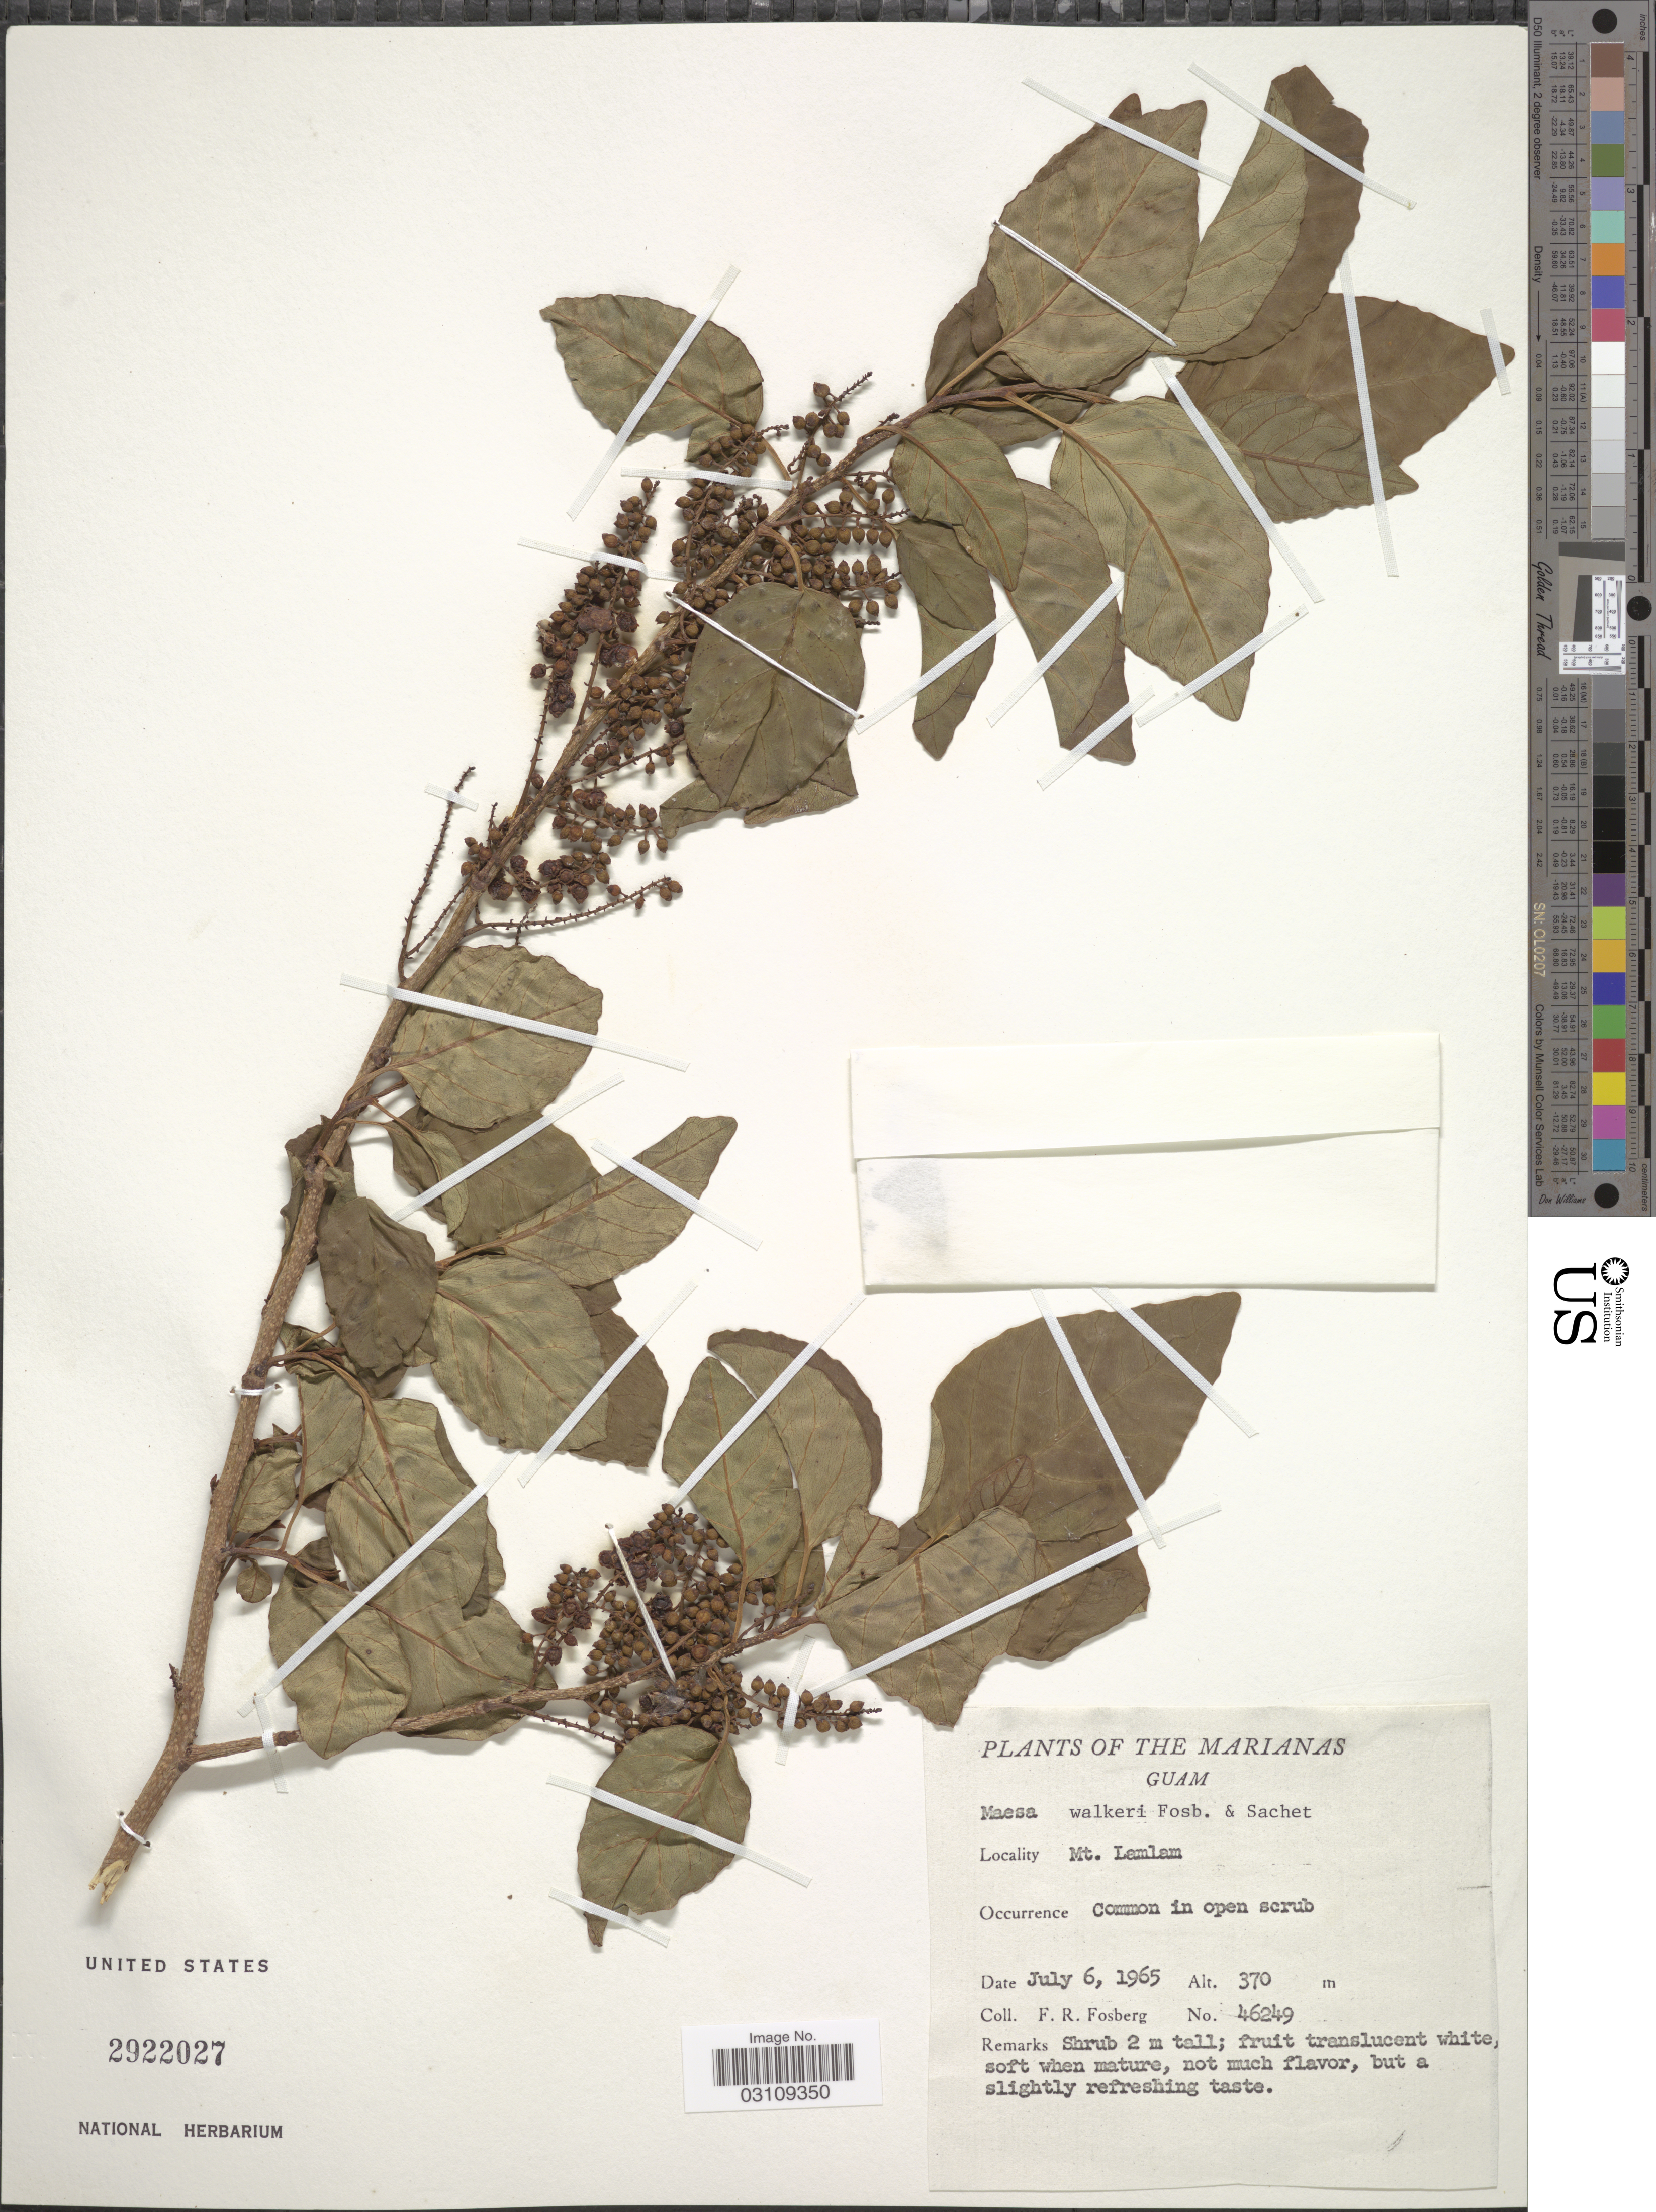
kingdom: Plantae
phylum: Tracheophyta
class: Magnoliopsida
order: Ericales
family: Primulaceae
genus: Maesa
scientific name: Maesa walkeri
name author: Fosberg & Sachet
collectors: F. R. Fosberg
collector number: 46249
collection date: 1965-07-06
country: Guam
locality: Marianas. Mt. Lamlam.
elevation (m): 370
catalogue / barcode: US 2922027